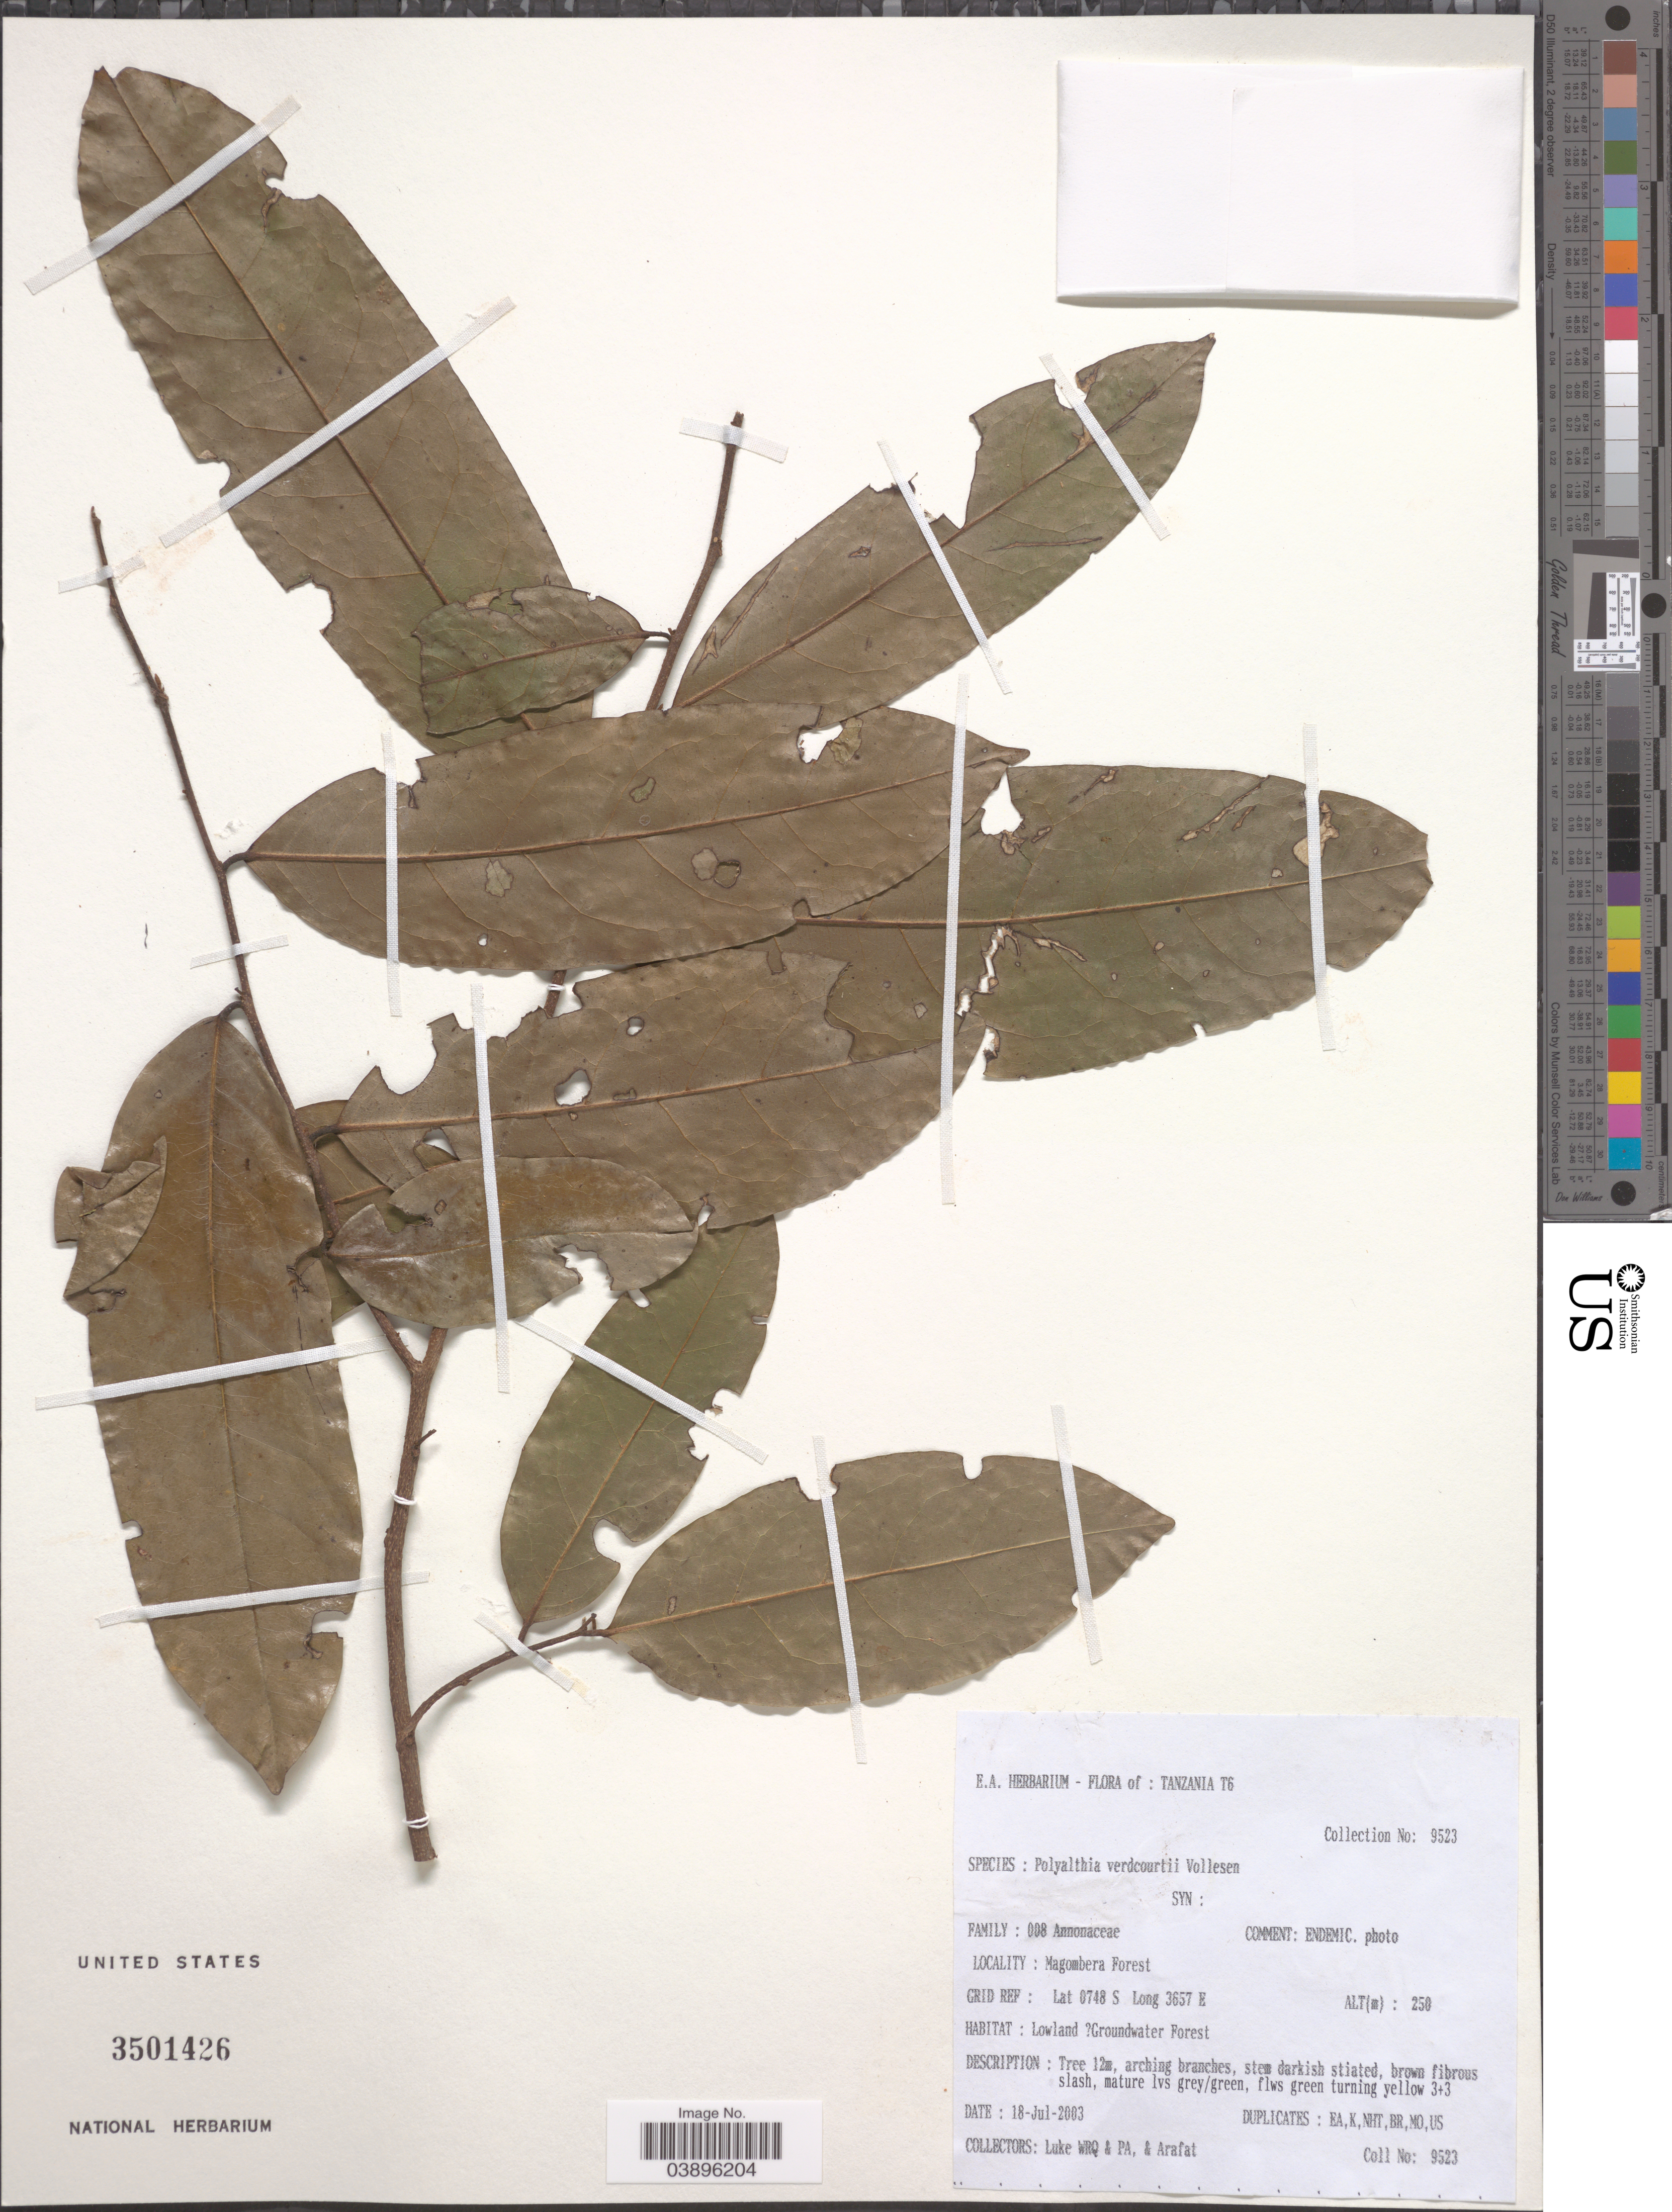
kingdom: Plantae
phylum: Tracheophyta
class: Magnoliopsida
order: Magnoliales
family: Annonaceae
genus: Polyalthia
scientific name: Polyalthia verdcourtii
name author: Vollesen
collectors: Q. Luke, P. Luke & Arafat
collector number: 9523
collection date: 2003-07-18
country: Tanzania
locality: Magombera Forest.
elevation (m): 250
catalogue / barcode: US 3501426